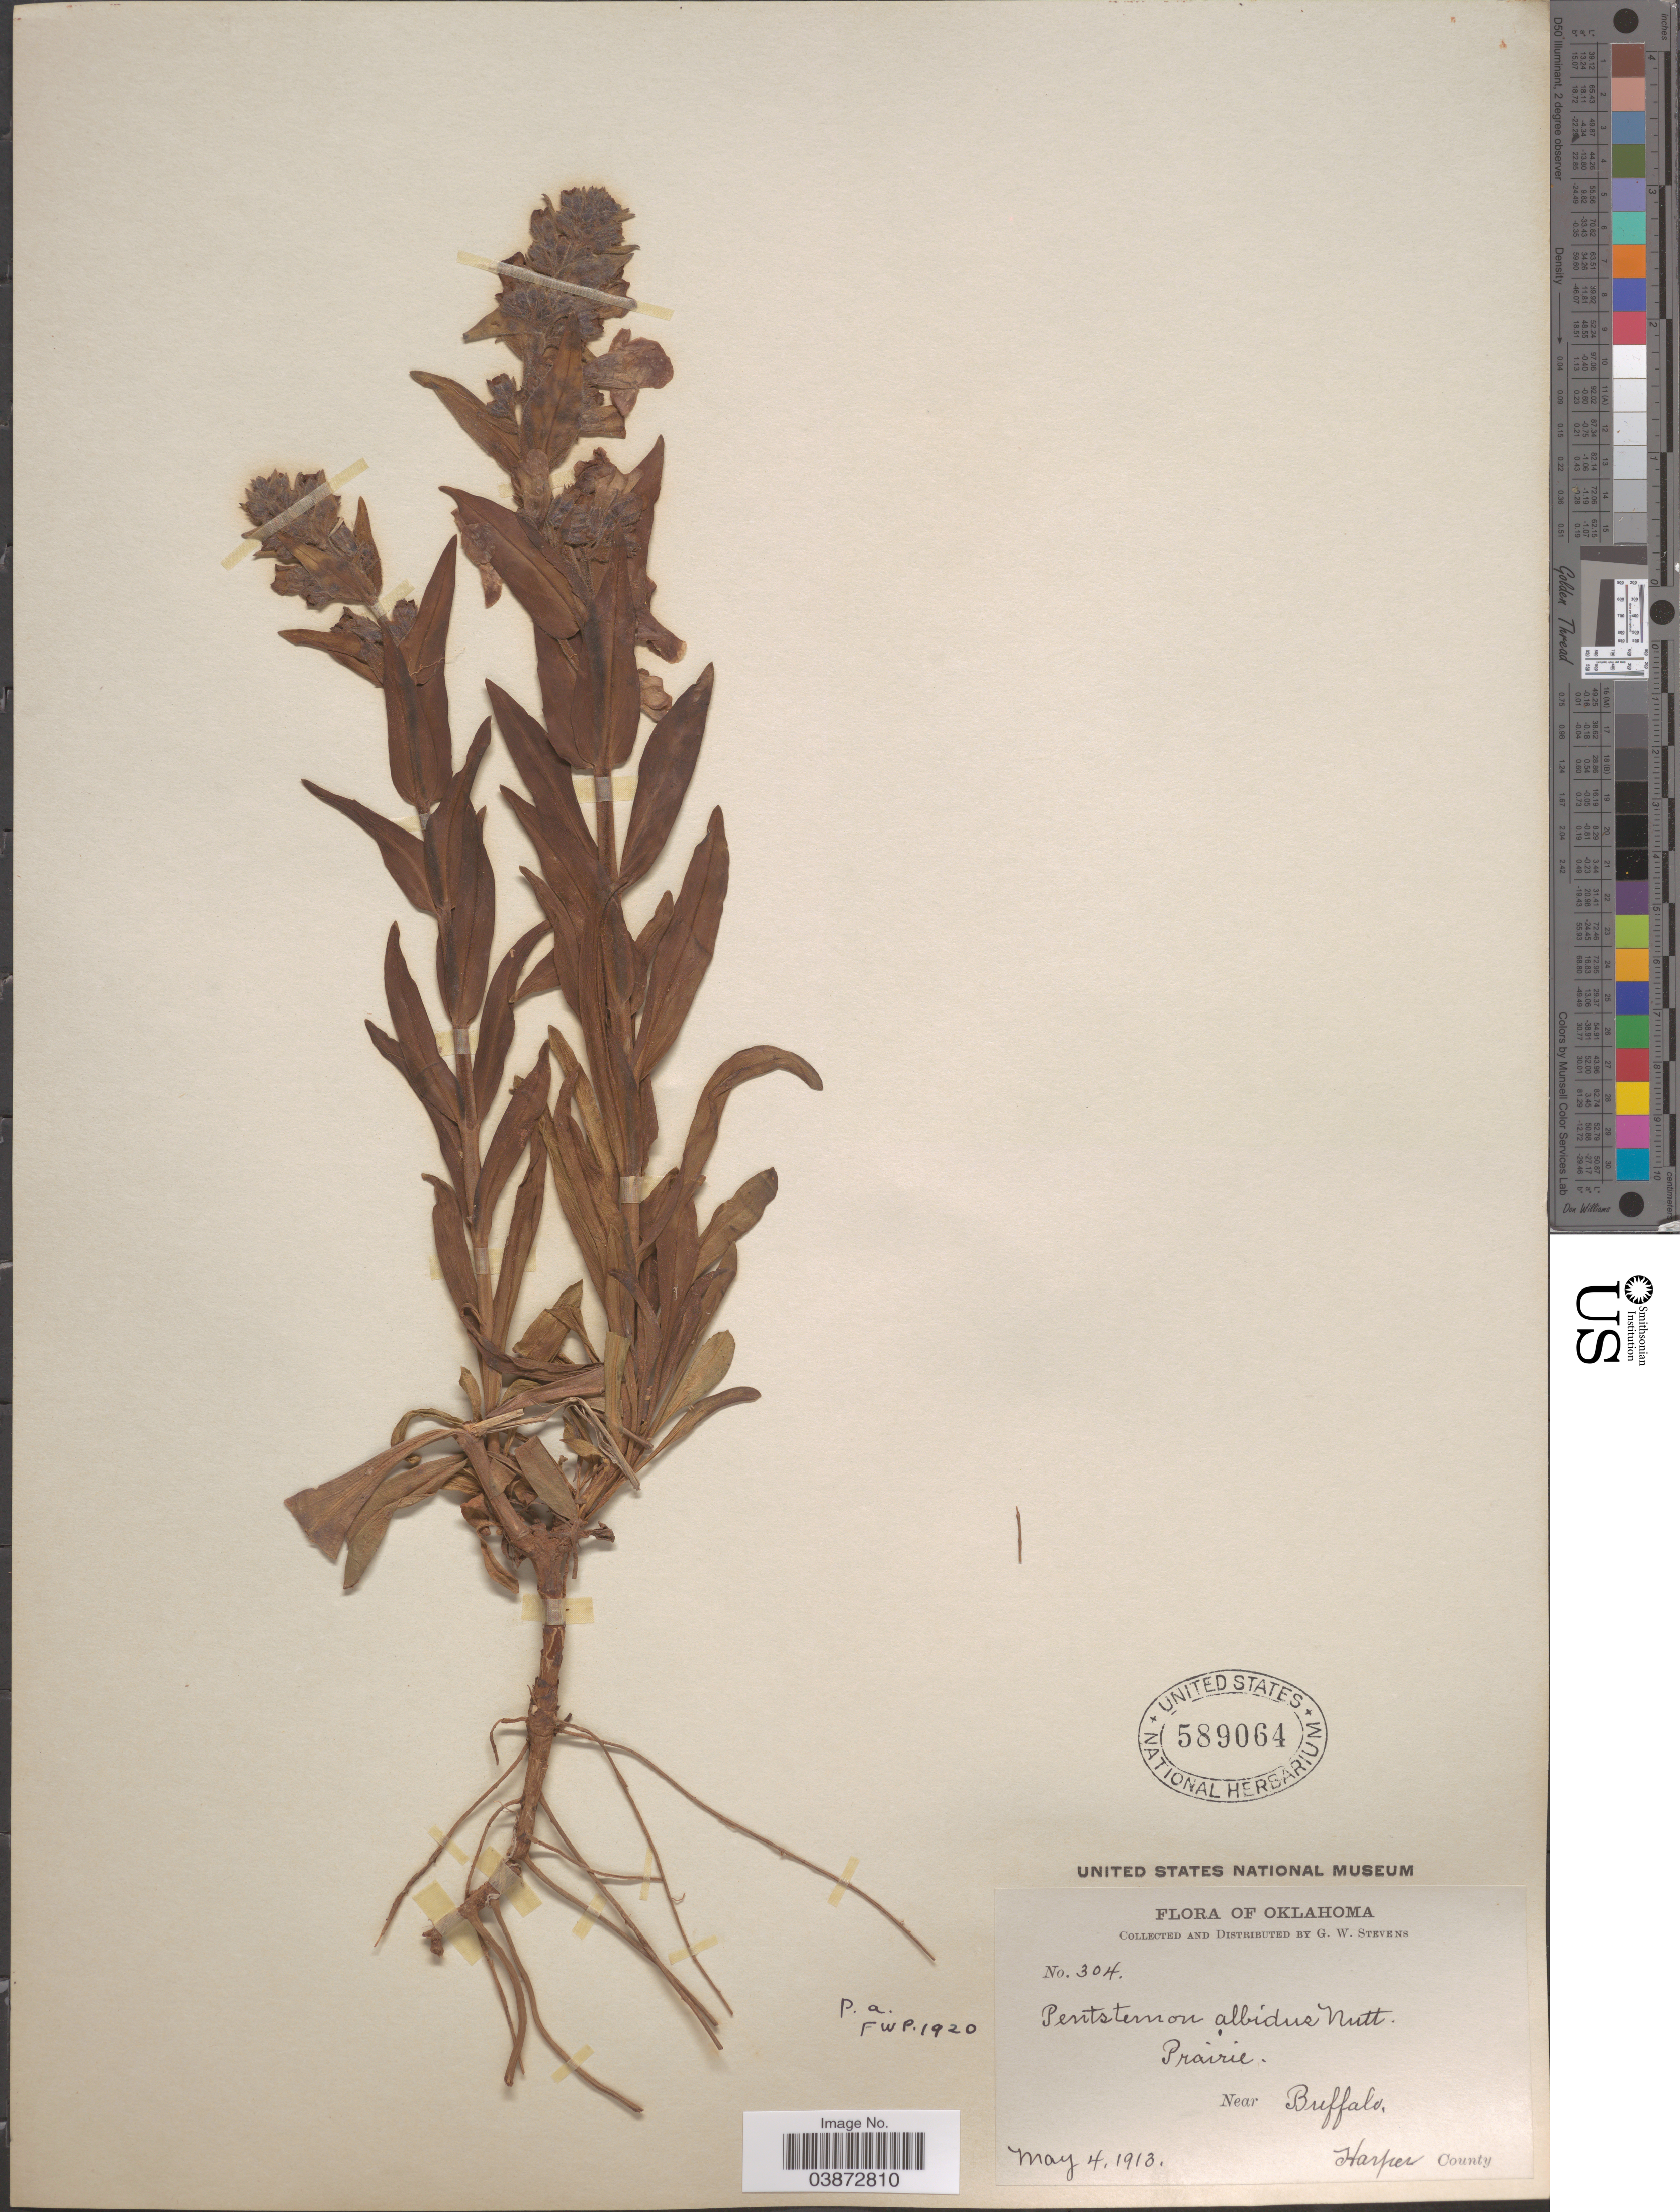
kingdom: Plantae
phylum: Tracheophyta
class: Magnoliopsida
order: Lamiales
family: Plantaginaceae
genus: Penstemon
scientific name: Penstemon albidus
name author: Nutt.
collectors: G. W. Stevens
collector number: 304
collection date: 1913-05-04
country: United States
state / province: Oklahoma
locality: Prairie. Near Buffalo, Harper County.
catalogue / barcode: US 589064